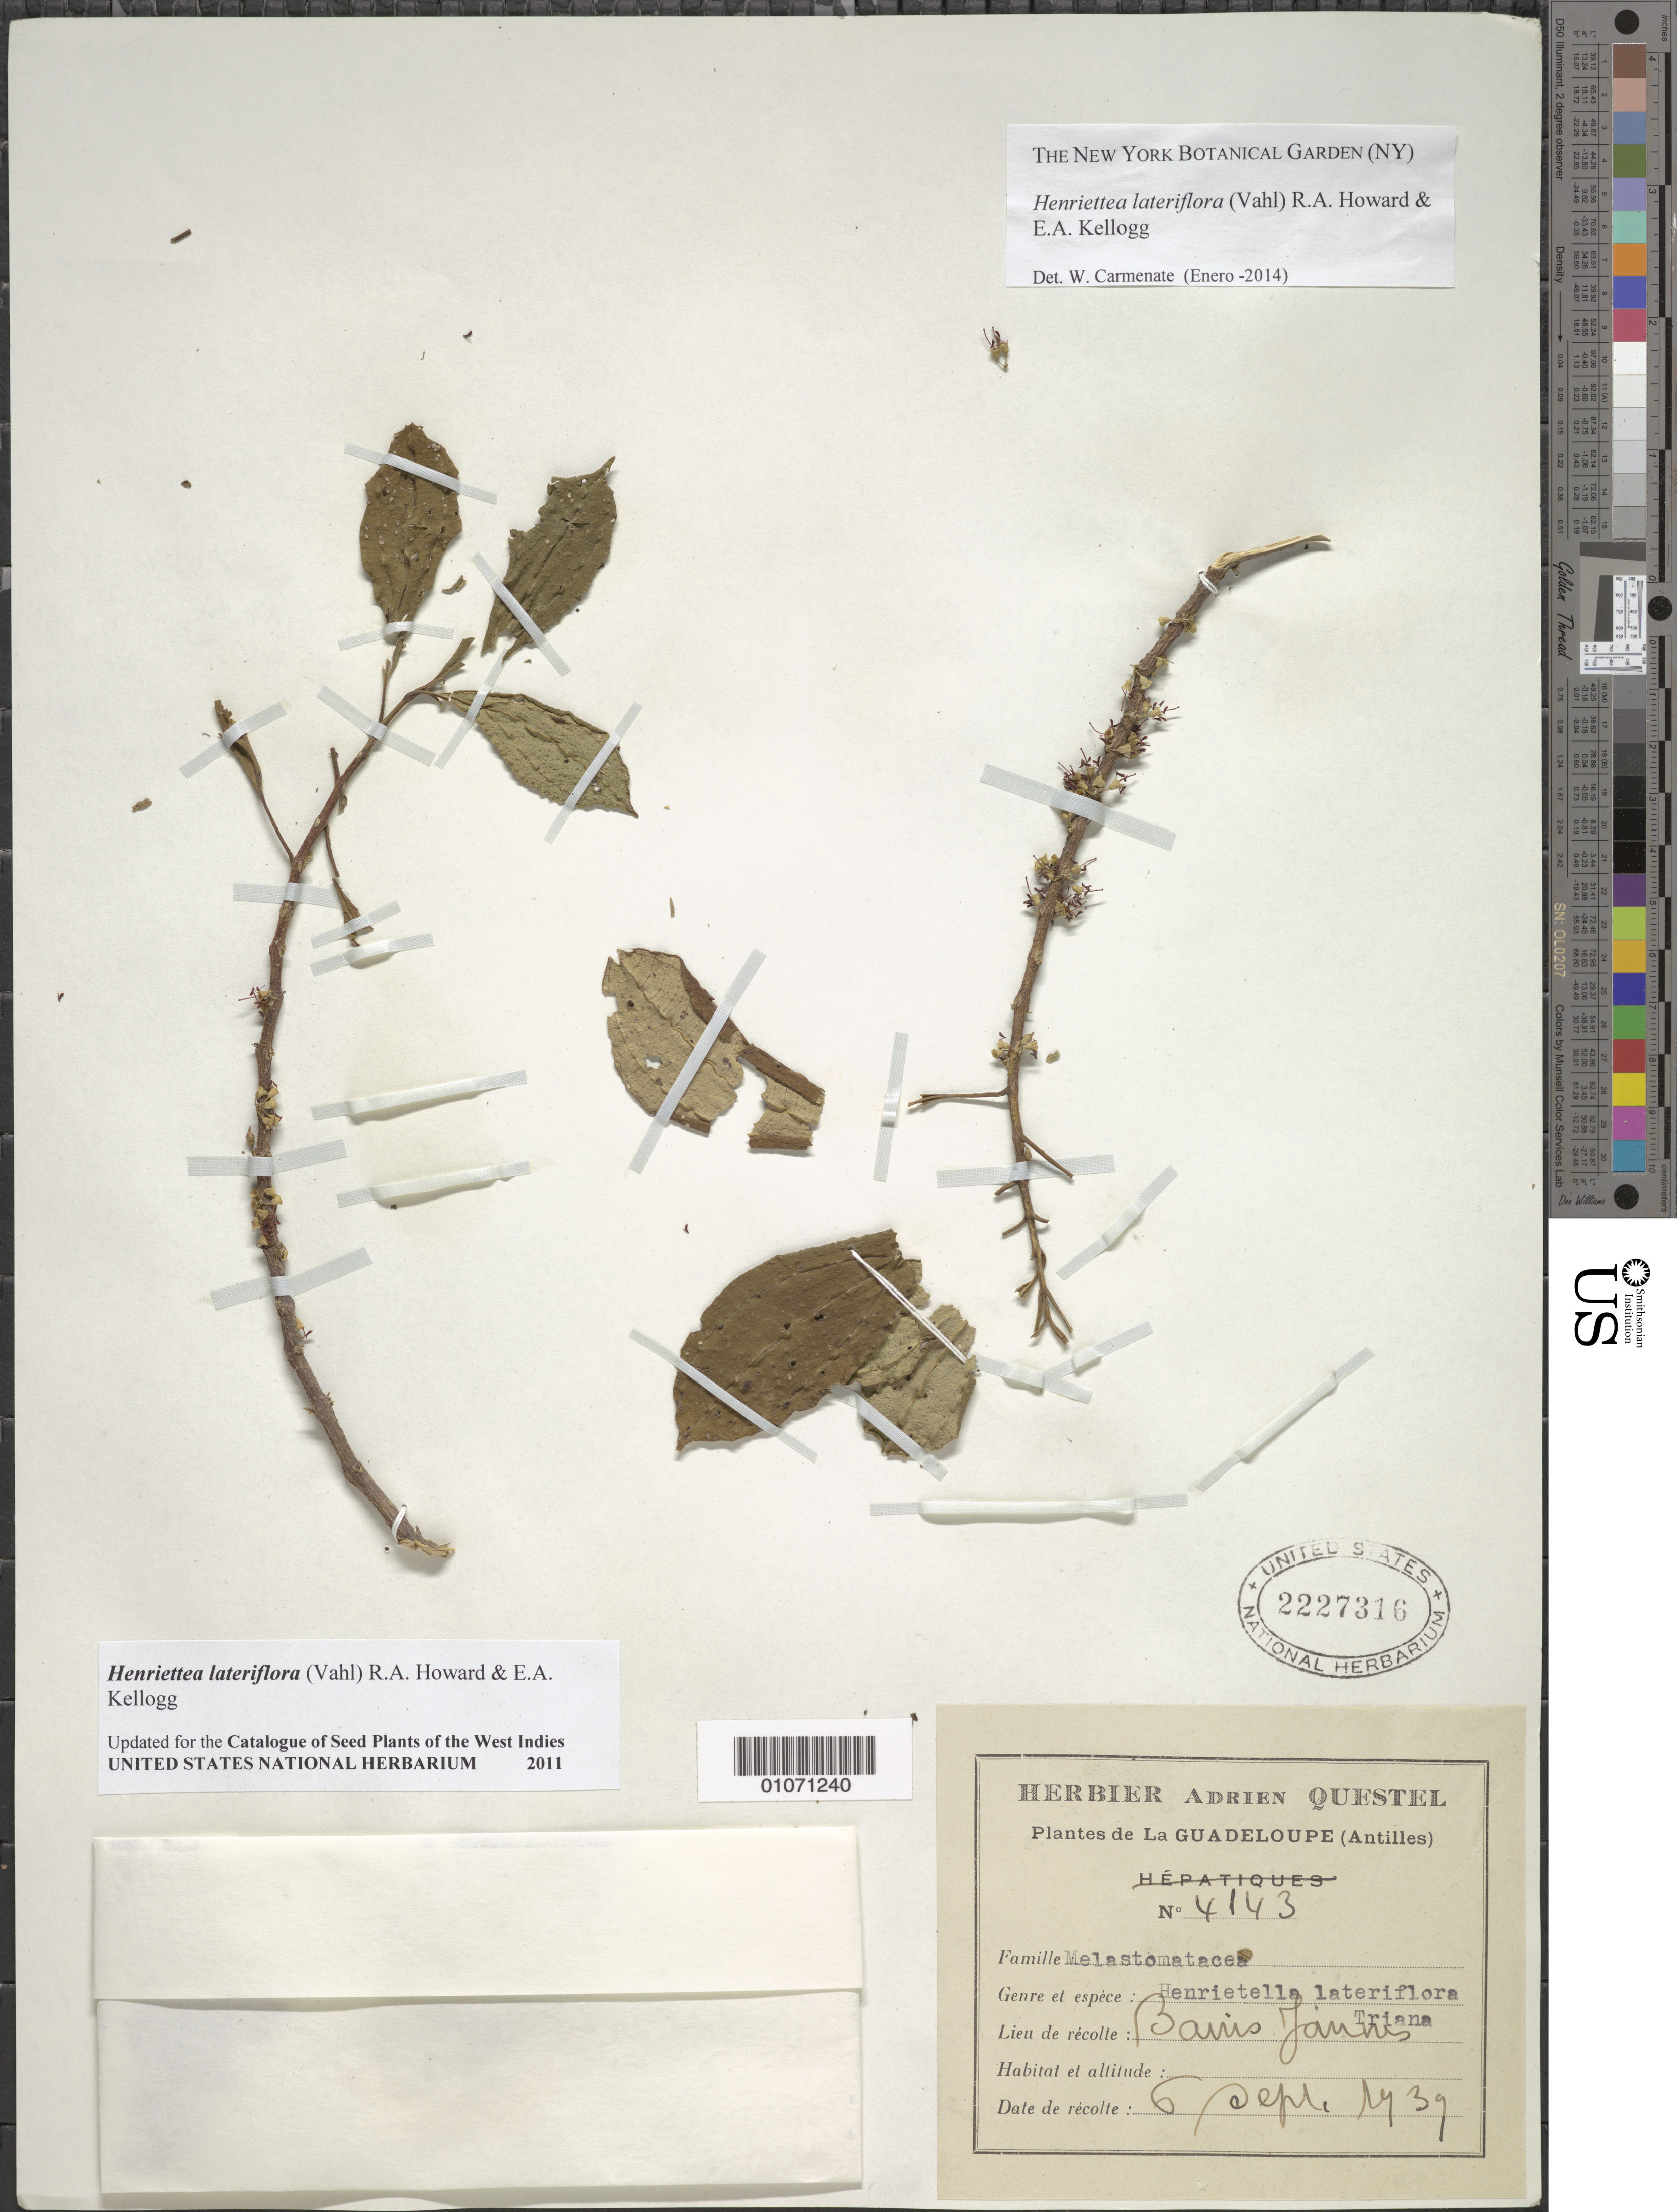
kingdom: Plantae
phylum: Tracheophyta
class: Magnoliopsida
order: Myrtales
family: Melastomataceae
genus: Henriettea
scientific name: Henriettea lateriflora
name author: (Vahl) R.A. Howard & E.A. Kellogg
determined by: Carmenate, W.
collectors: A. Questel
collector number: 4143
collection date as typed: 06 Sep 1939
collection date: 1939-09-06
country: Guadeloupe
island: Basse Terre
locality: Bains Jaunes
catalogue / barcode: US 2227316